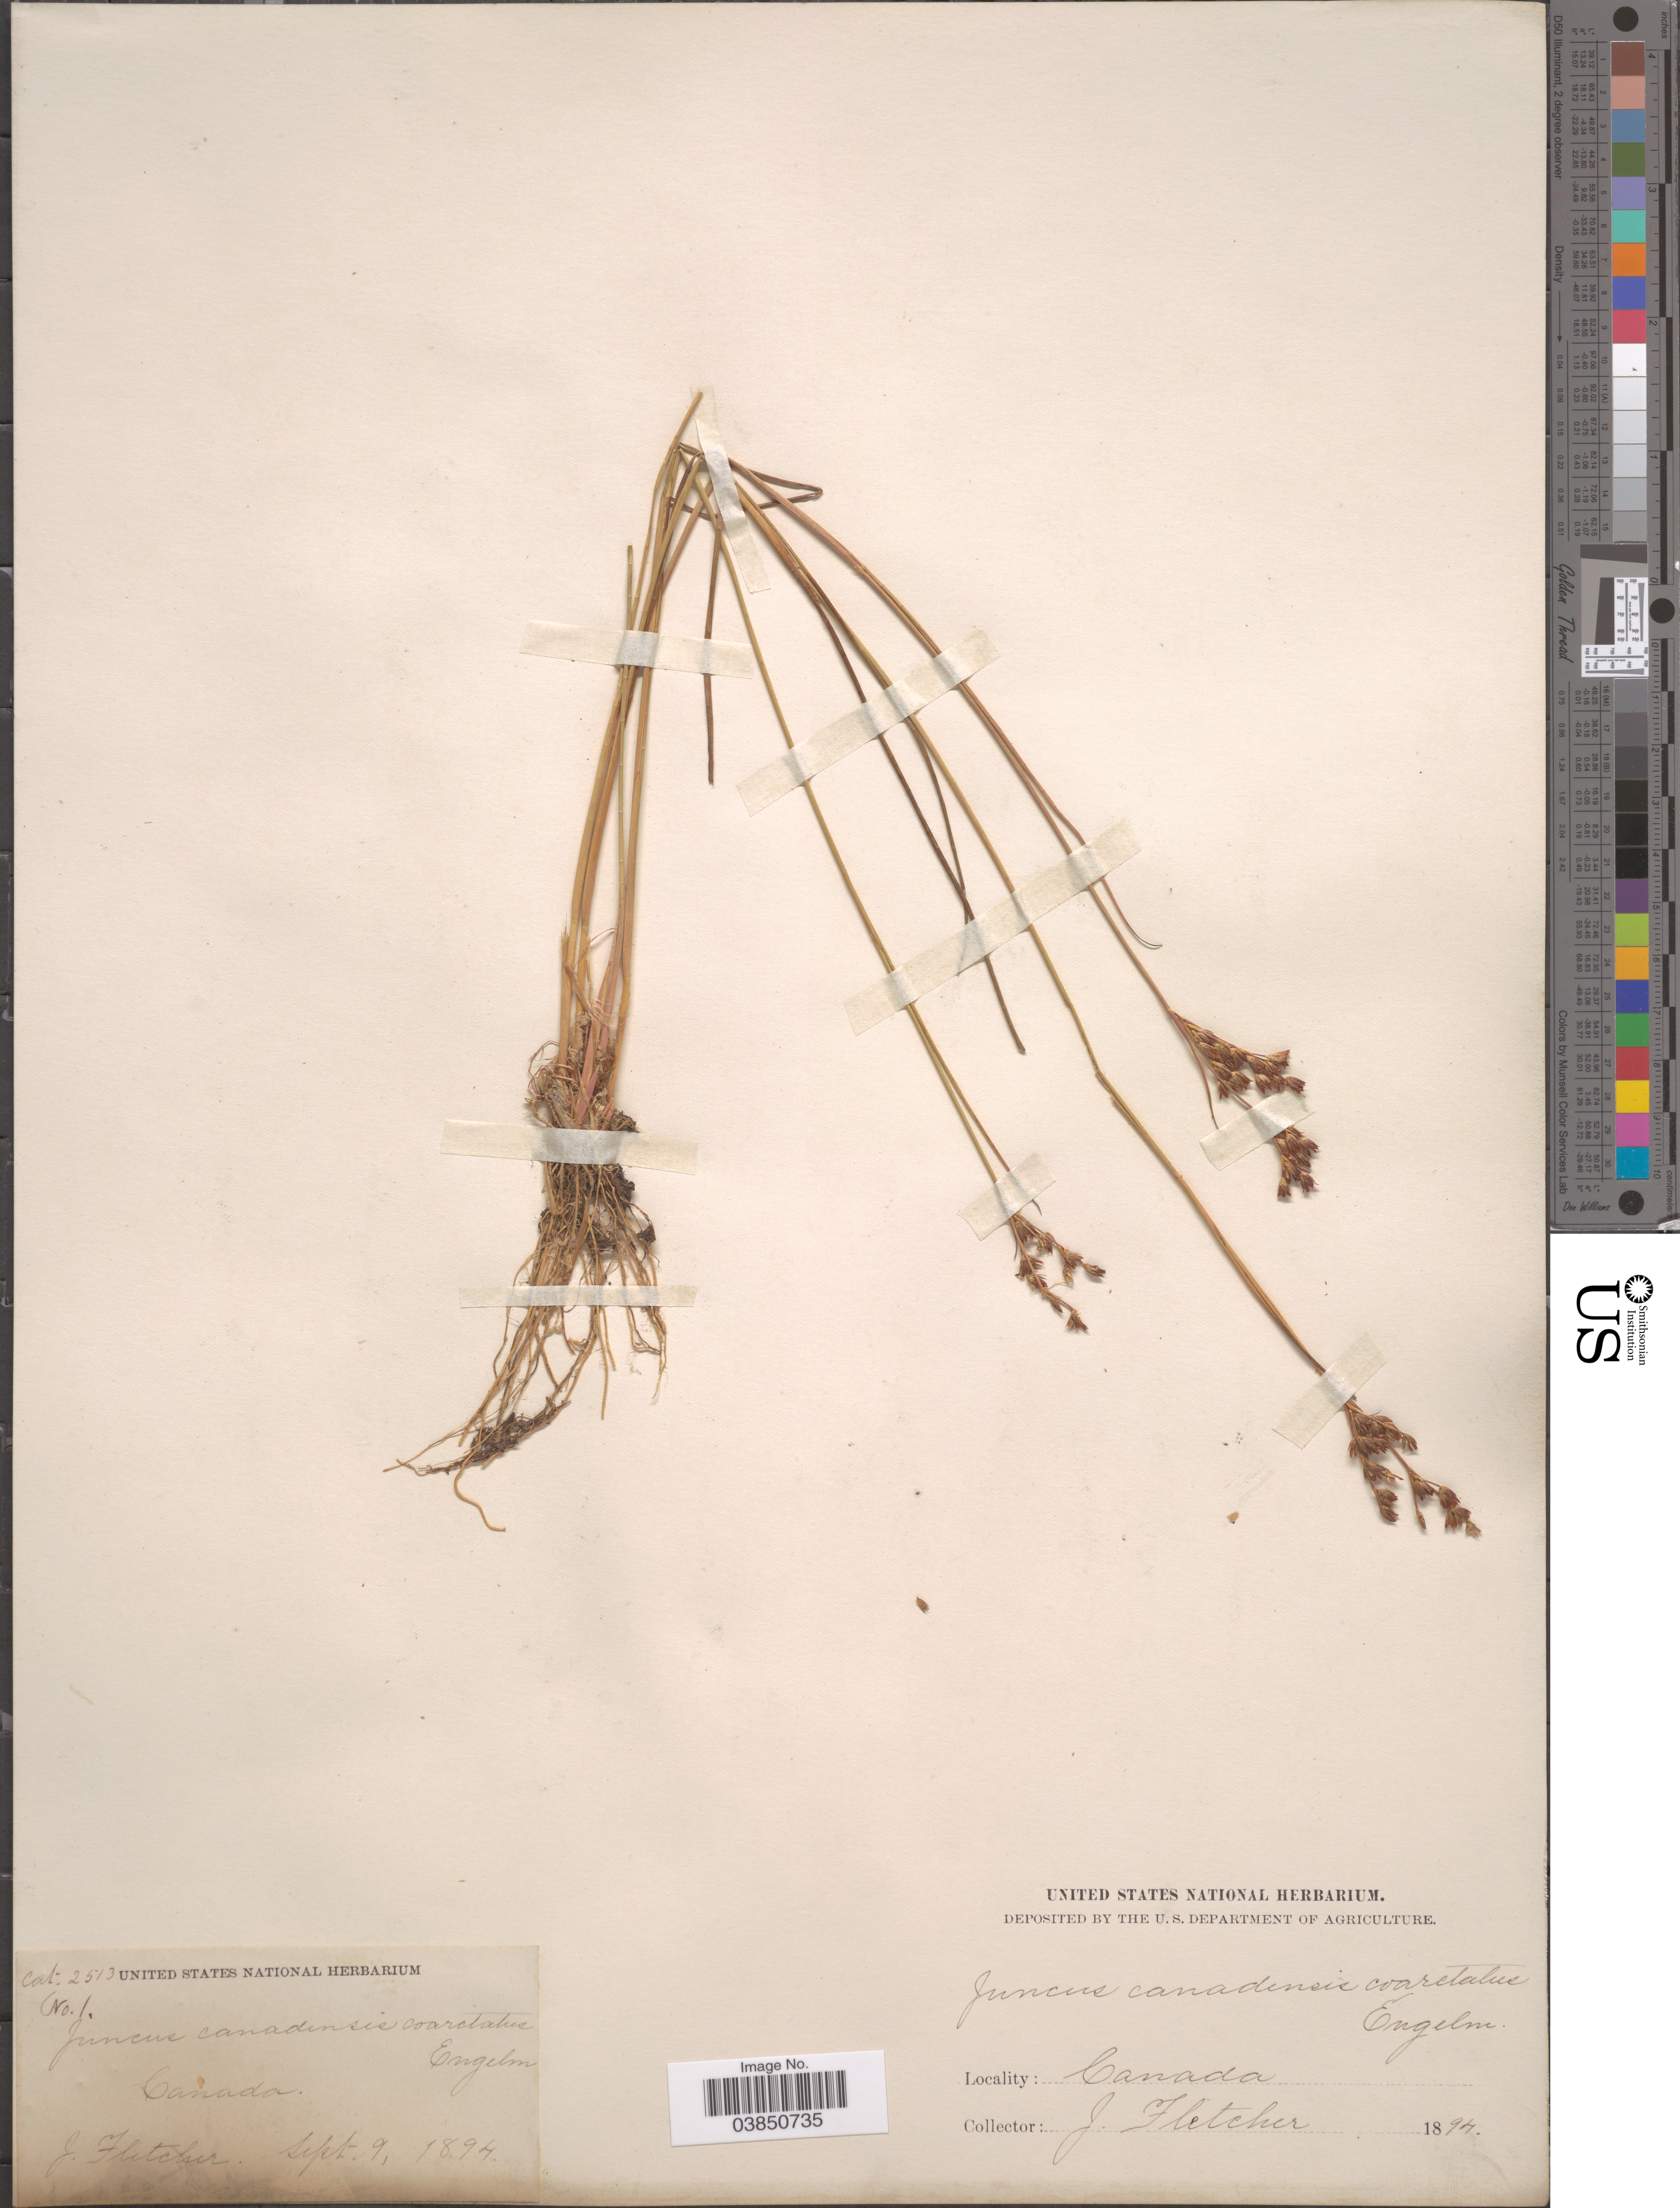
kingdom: Plantae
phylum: Tracheophyta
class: Liliopsida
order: Poales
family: Juncaceae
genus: Juncus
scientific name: Juncus brevicaudatus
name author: (Engelm.) Fernald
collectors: J. Fletcher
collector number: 1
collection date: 1894-09-09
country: Canada